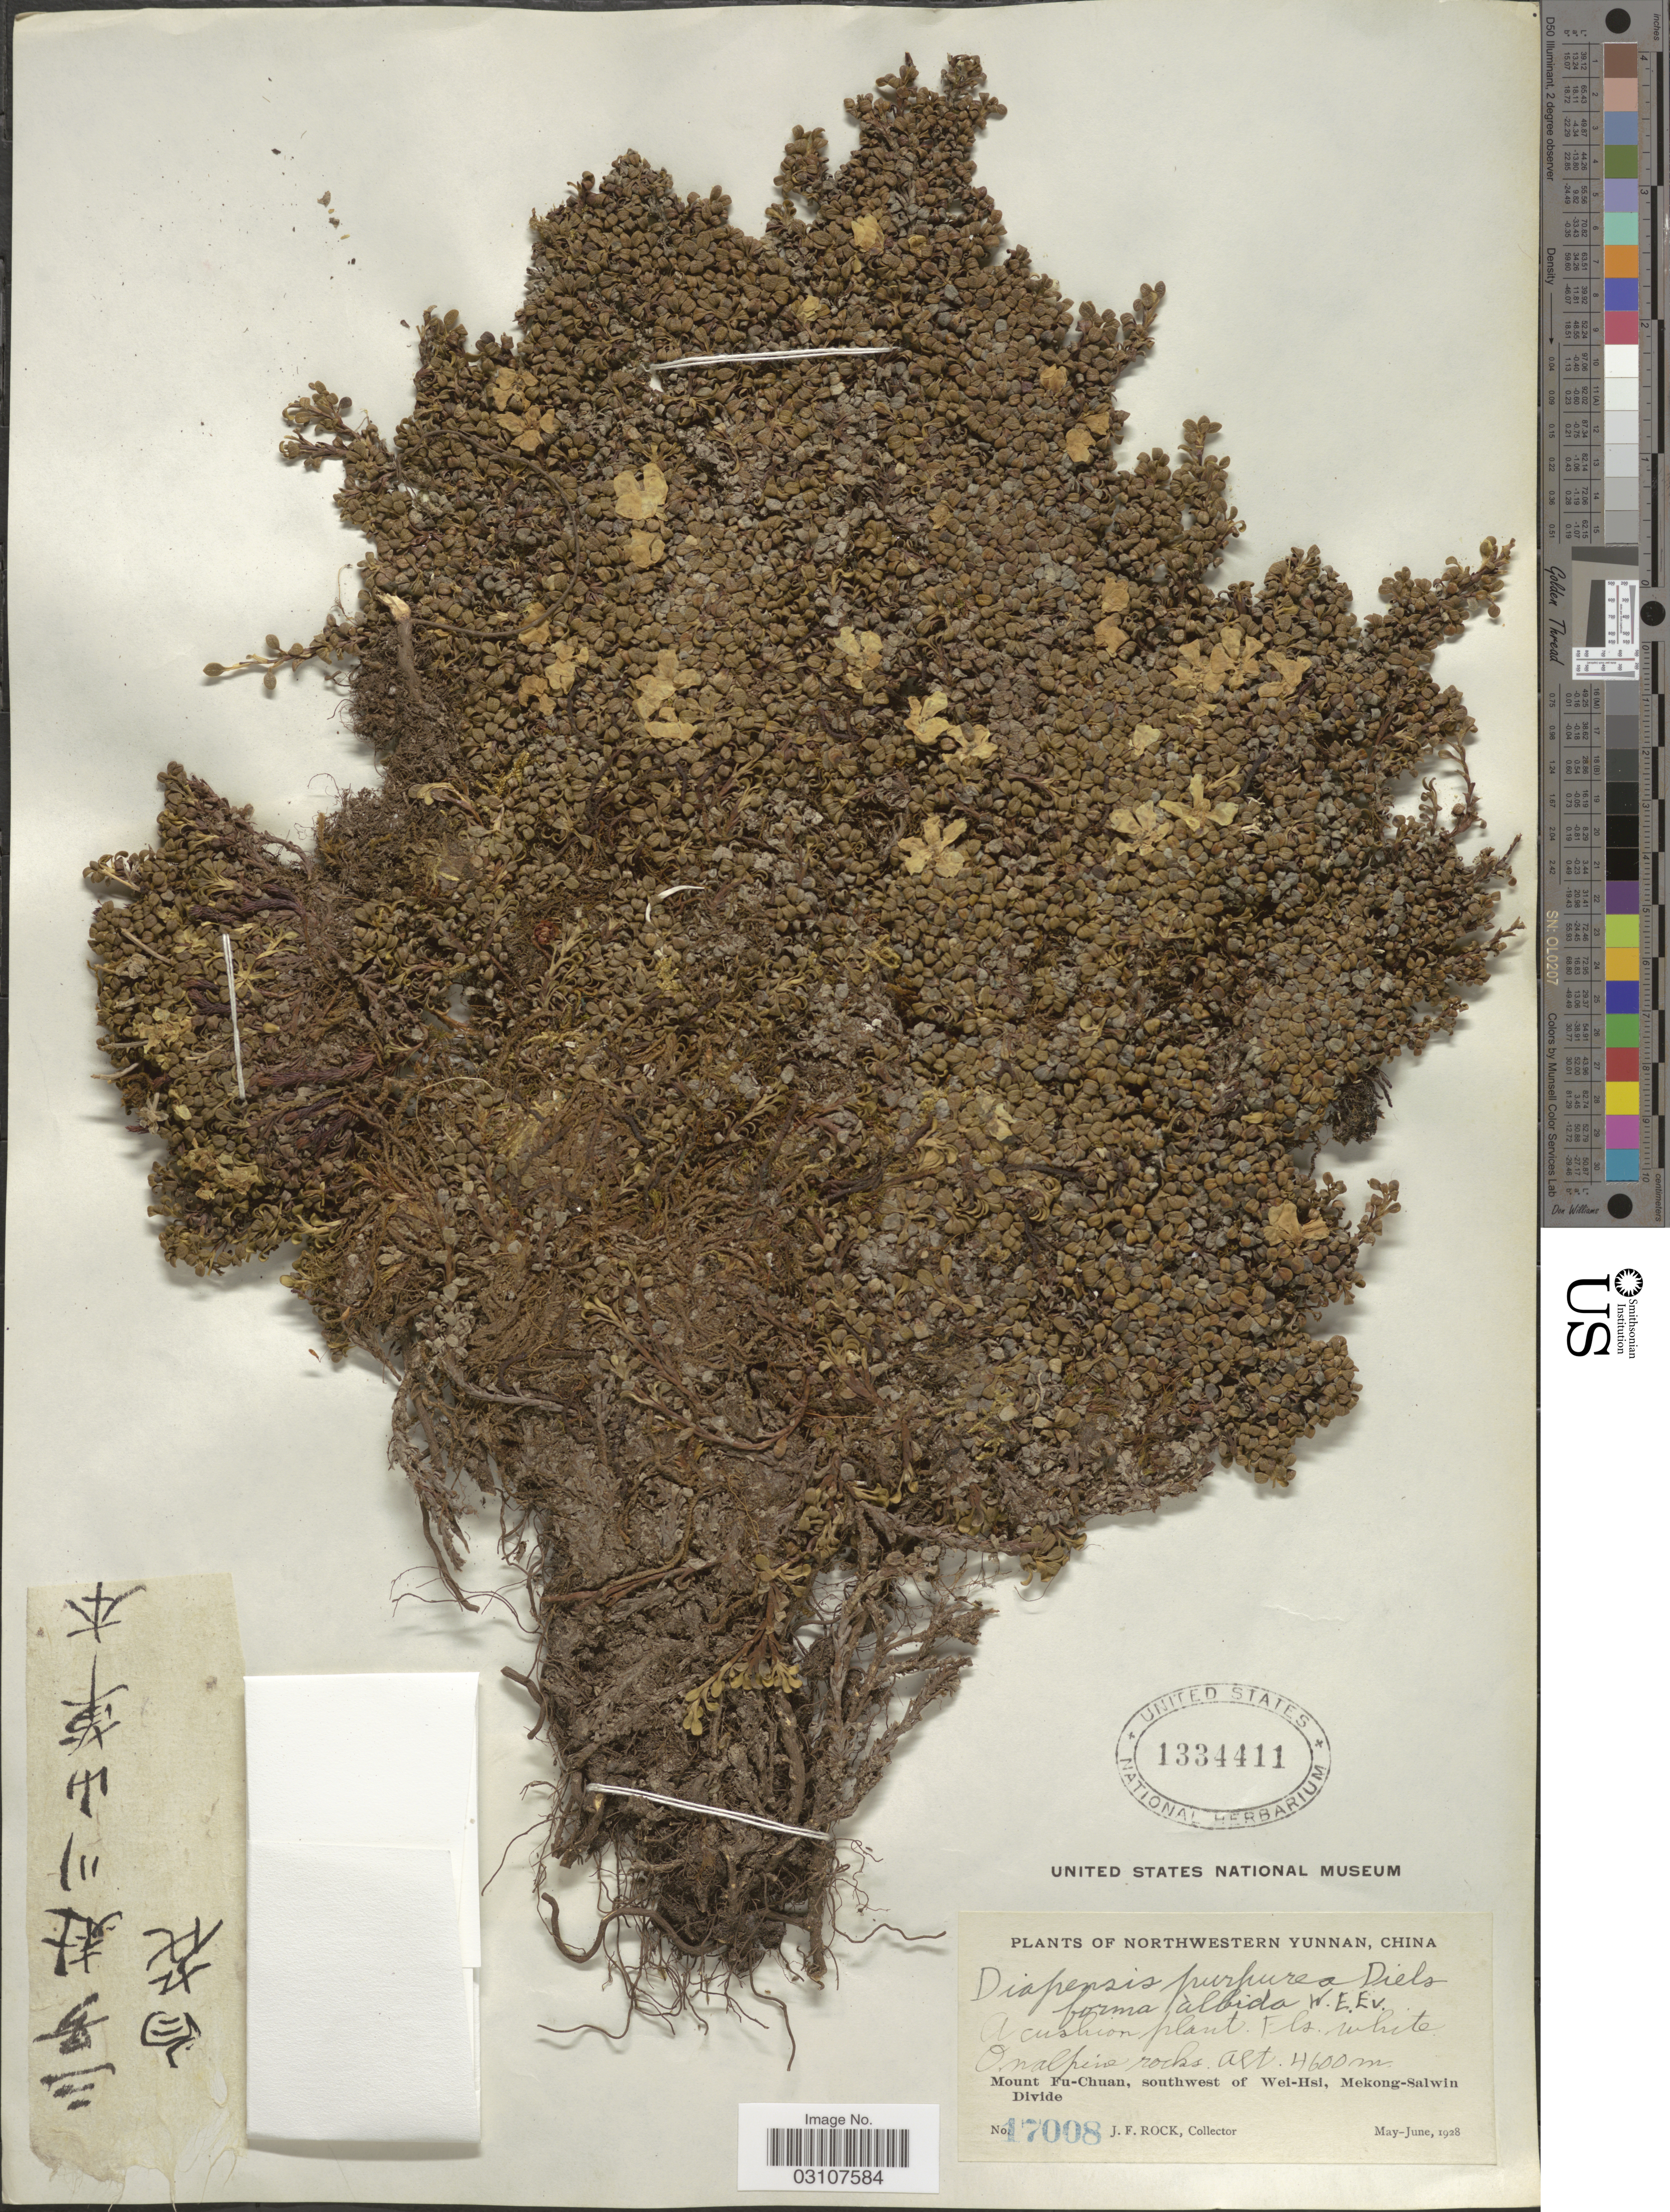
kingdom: Plantae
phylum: Tracheophyta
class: Magnoliopsida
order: Ericales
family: Diapensiaceae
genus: Diapensia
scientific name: Diapensia purpurea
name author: Diels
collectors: J. Rock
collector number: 17008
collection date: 1928-05/1928-06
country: China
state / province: Yunnan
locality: Northwestern Yunnan. Mount Fu-Chuan, southwest of Wei-Hsi, Mekong-Salwin Divide.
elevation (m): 4600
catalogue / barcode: US 1334411